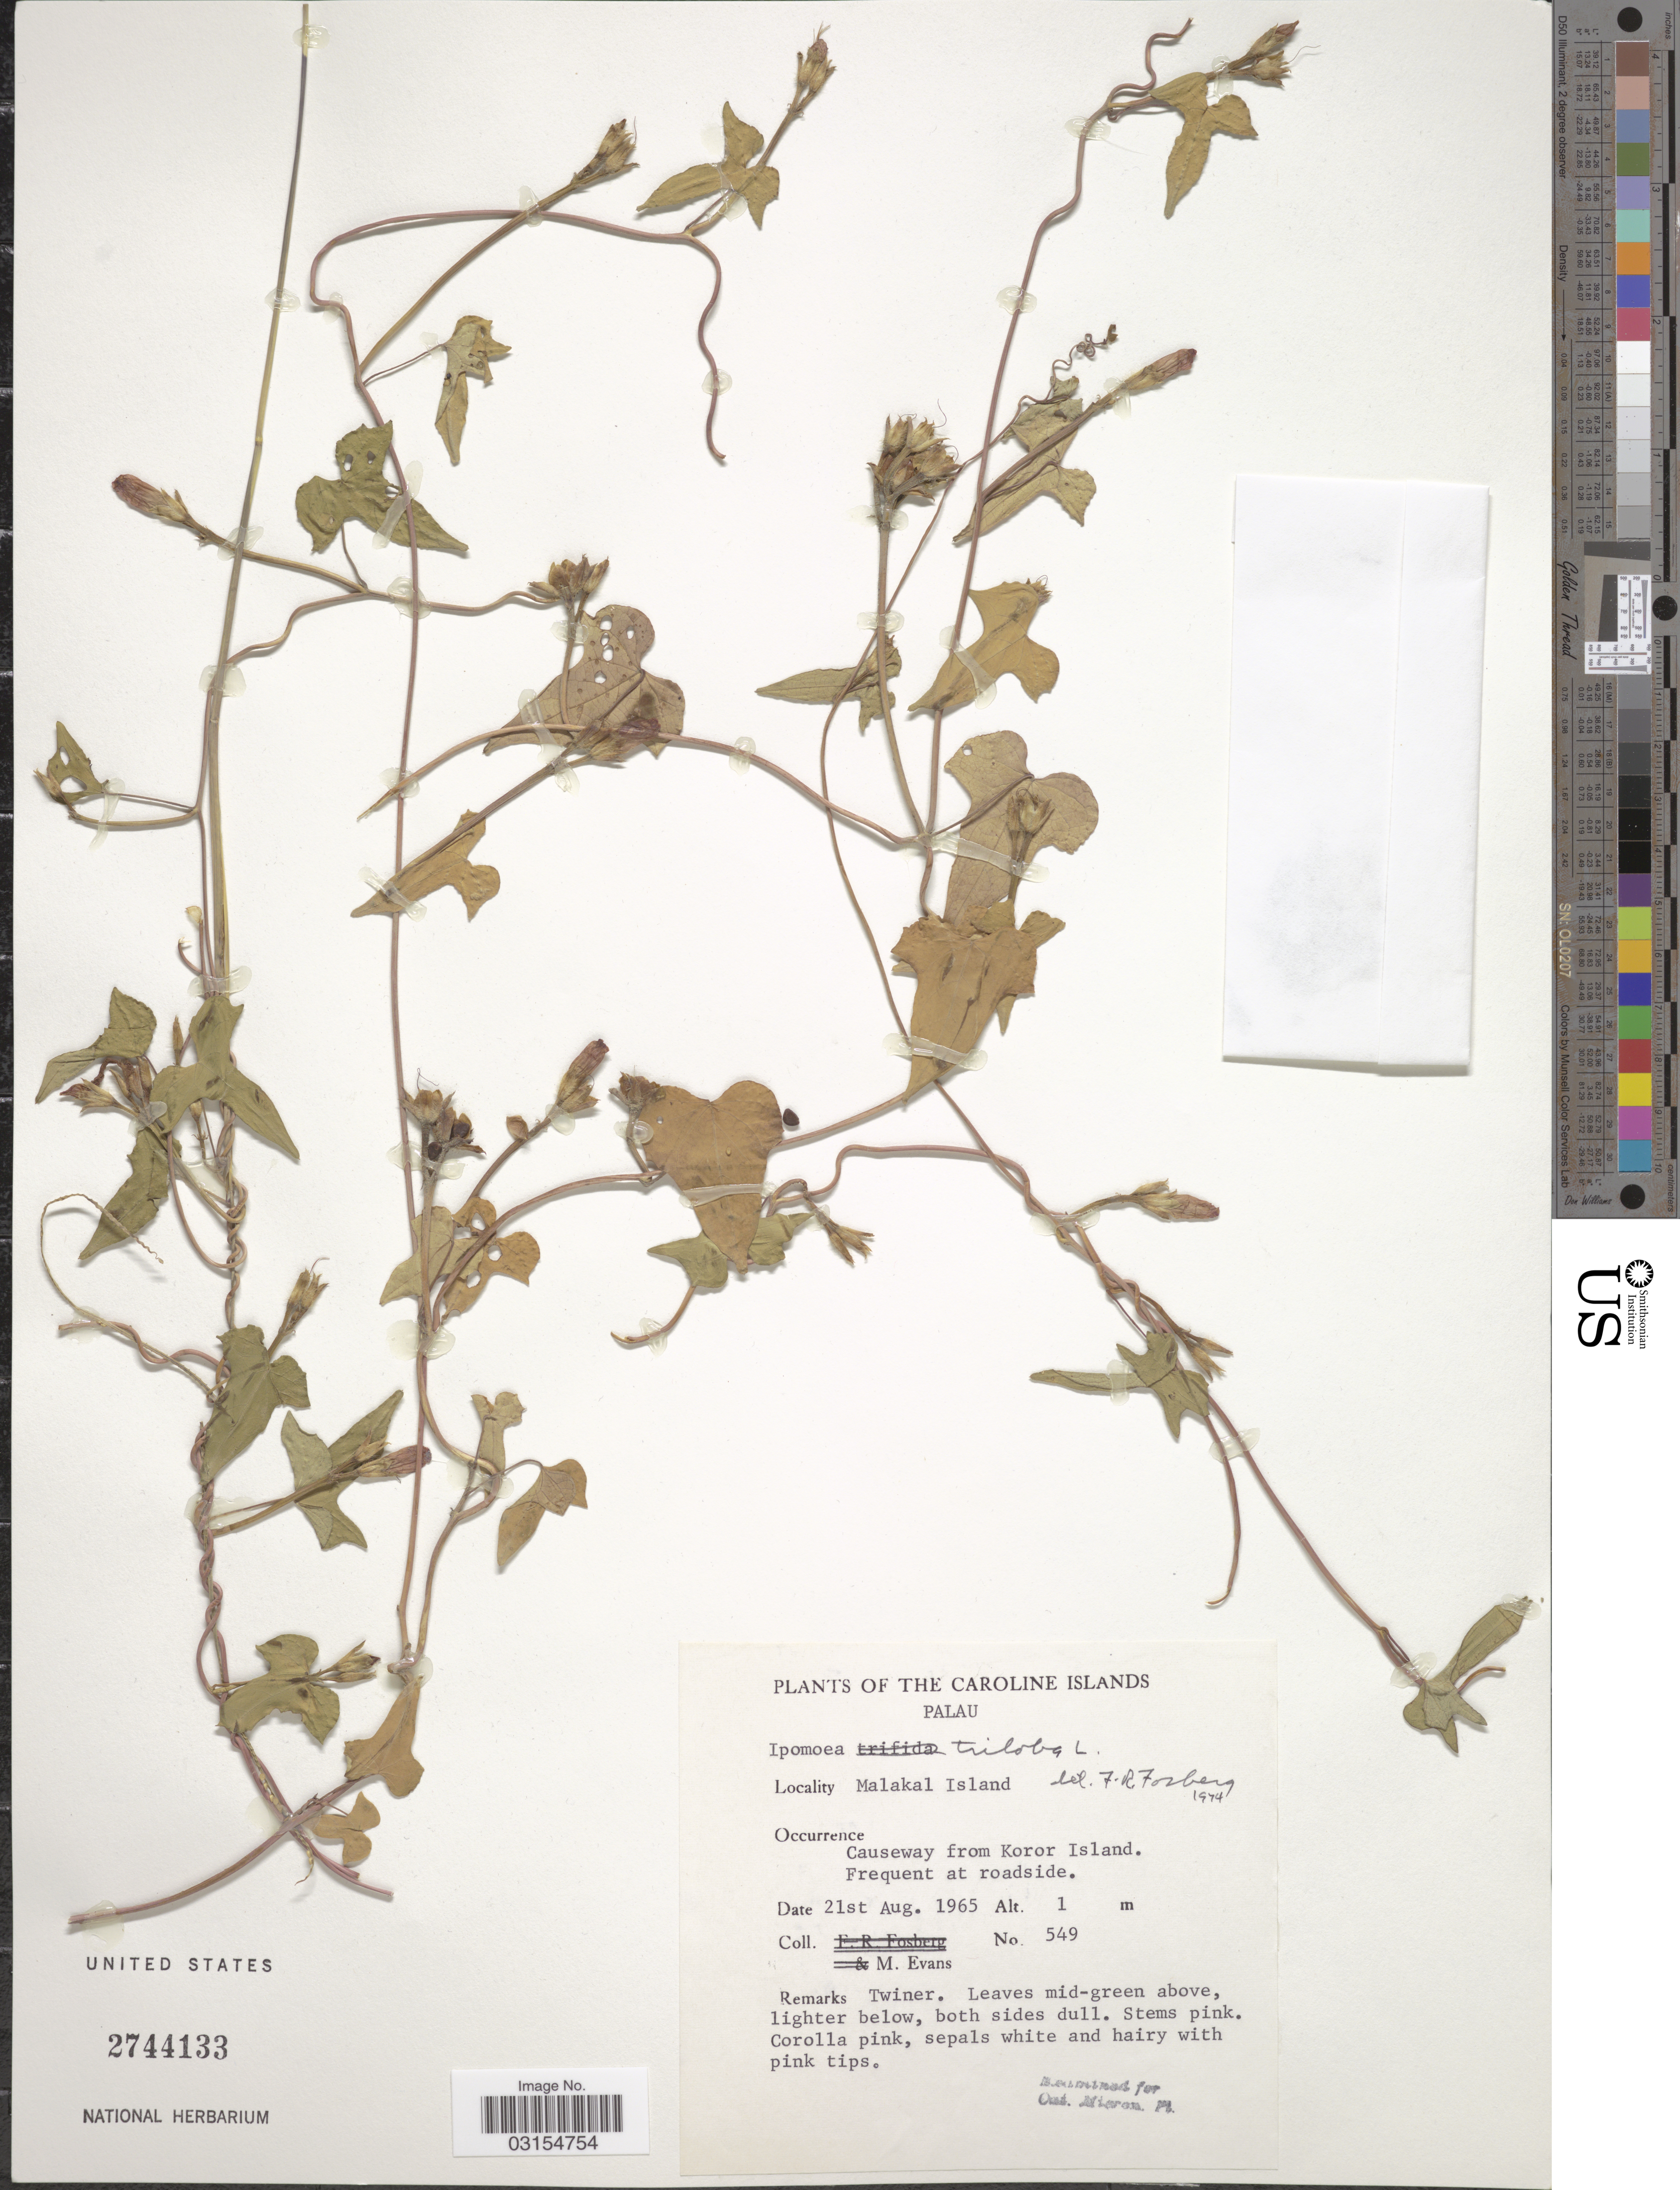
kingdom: Plantae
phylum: Tracheophyta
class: Magnoliopsida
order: Solanales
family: Convolvulaceae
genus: Ipomoea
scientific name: Ipomoea triloba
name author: L.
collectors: M. Evans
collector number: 549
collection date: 1965-08-21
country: Palau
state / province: Koror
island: Ngemelachel [Malakal]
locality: The Caroline Islands, Palau, Malakal Island. Causeway from Koror Island.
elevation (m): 1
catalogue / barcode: US 2744133